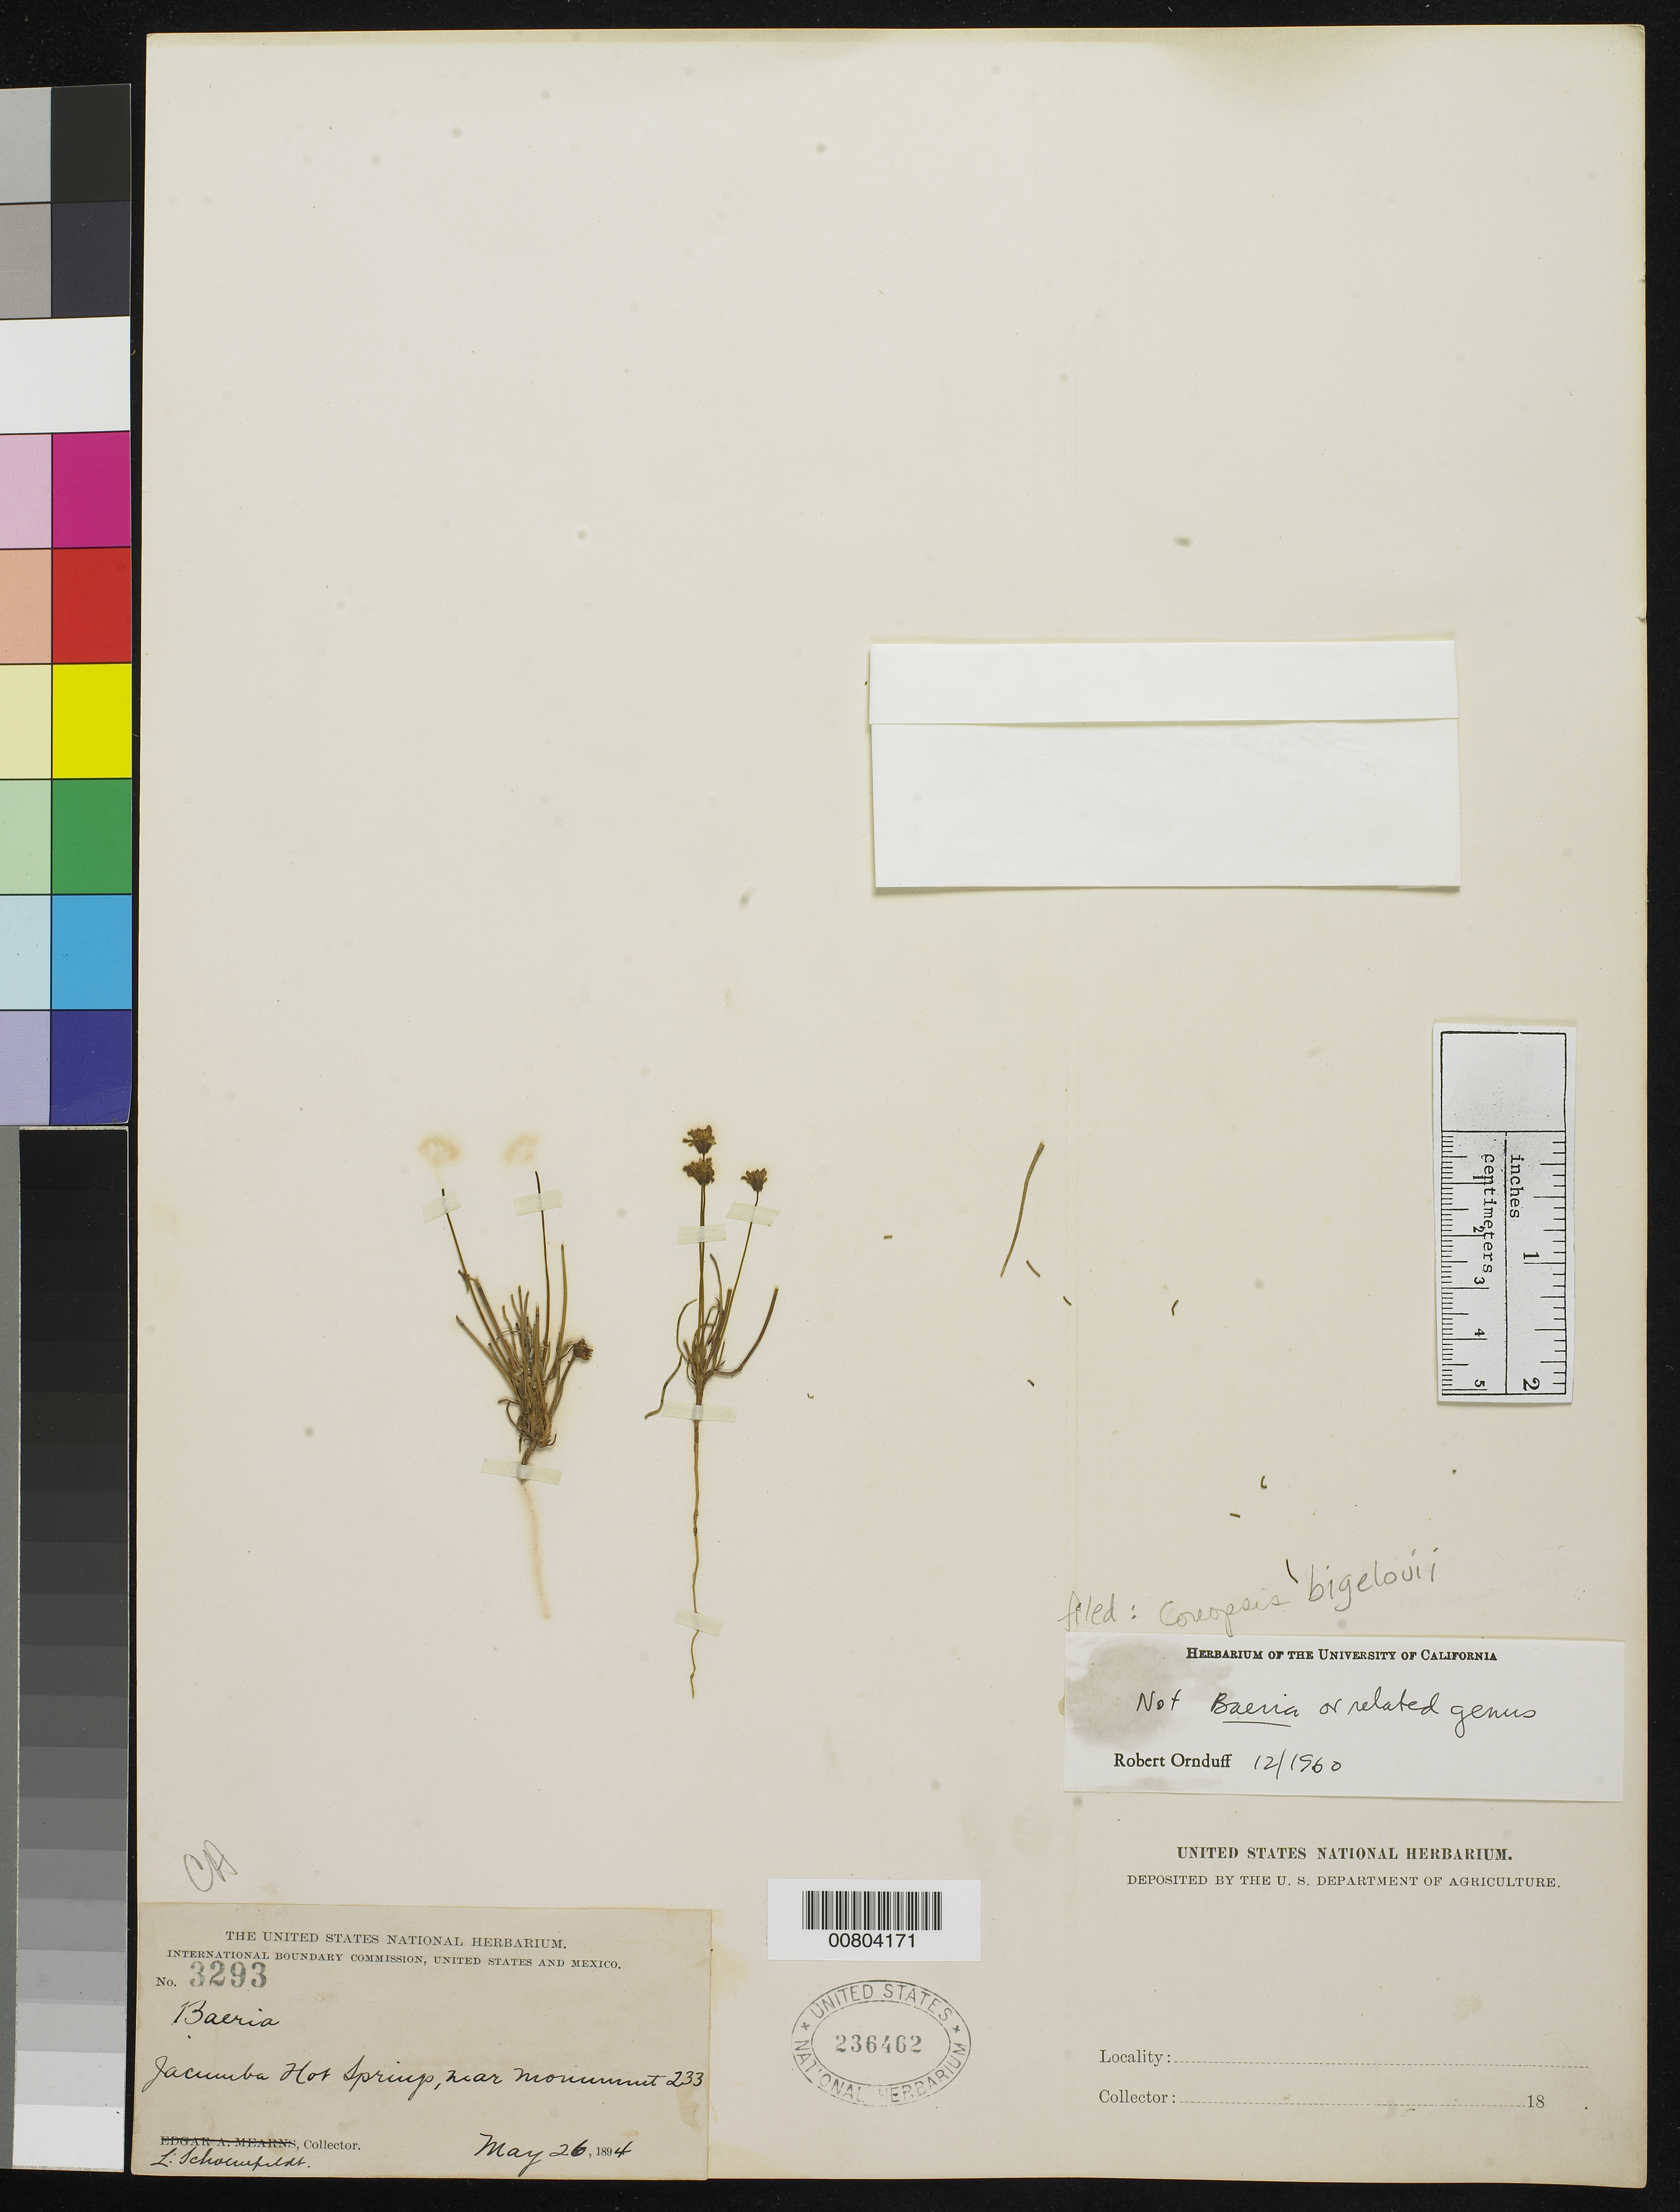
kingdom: Plantae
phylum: Tracheophyta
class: Magnoliopsida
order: Asterales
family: Asteraceae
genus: Coreopsis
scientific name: Coreopsis bigelovii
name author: (A. Gray) Voss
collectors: L. Schoenfeldt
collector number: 3293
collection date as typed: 26 May 1894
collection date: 1894-05-26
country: United States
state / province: California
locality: Jacumba Hot Springs, near monument 233.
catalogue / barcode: US 236462